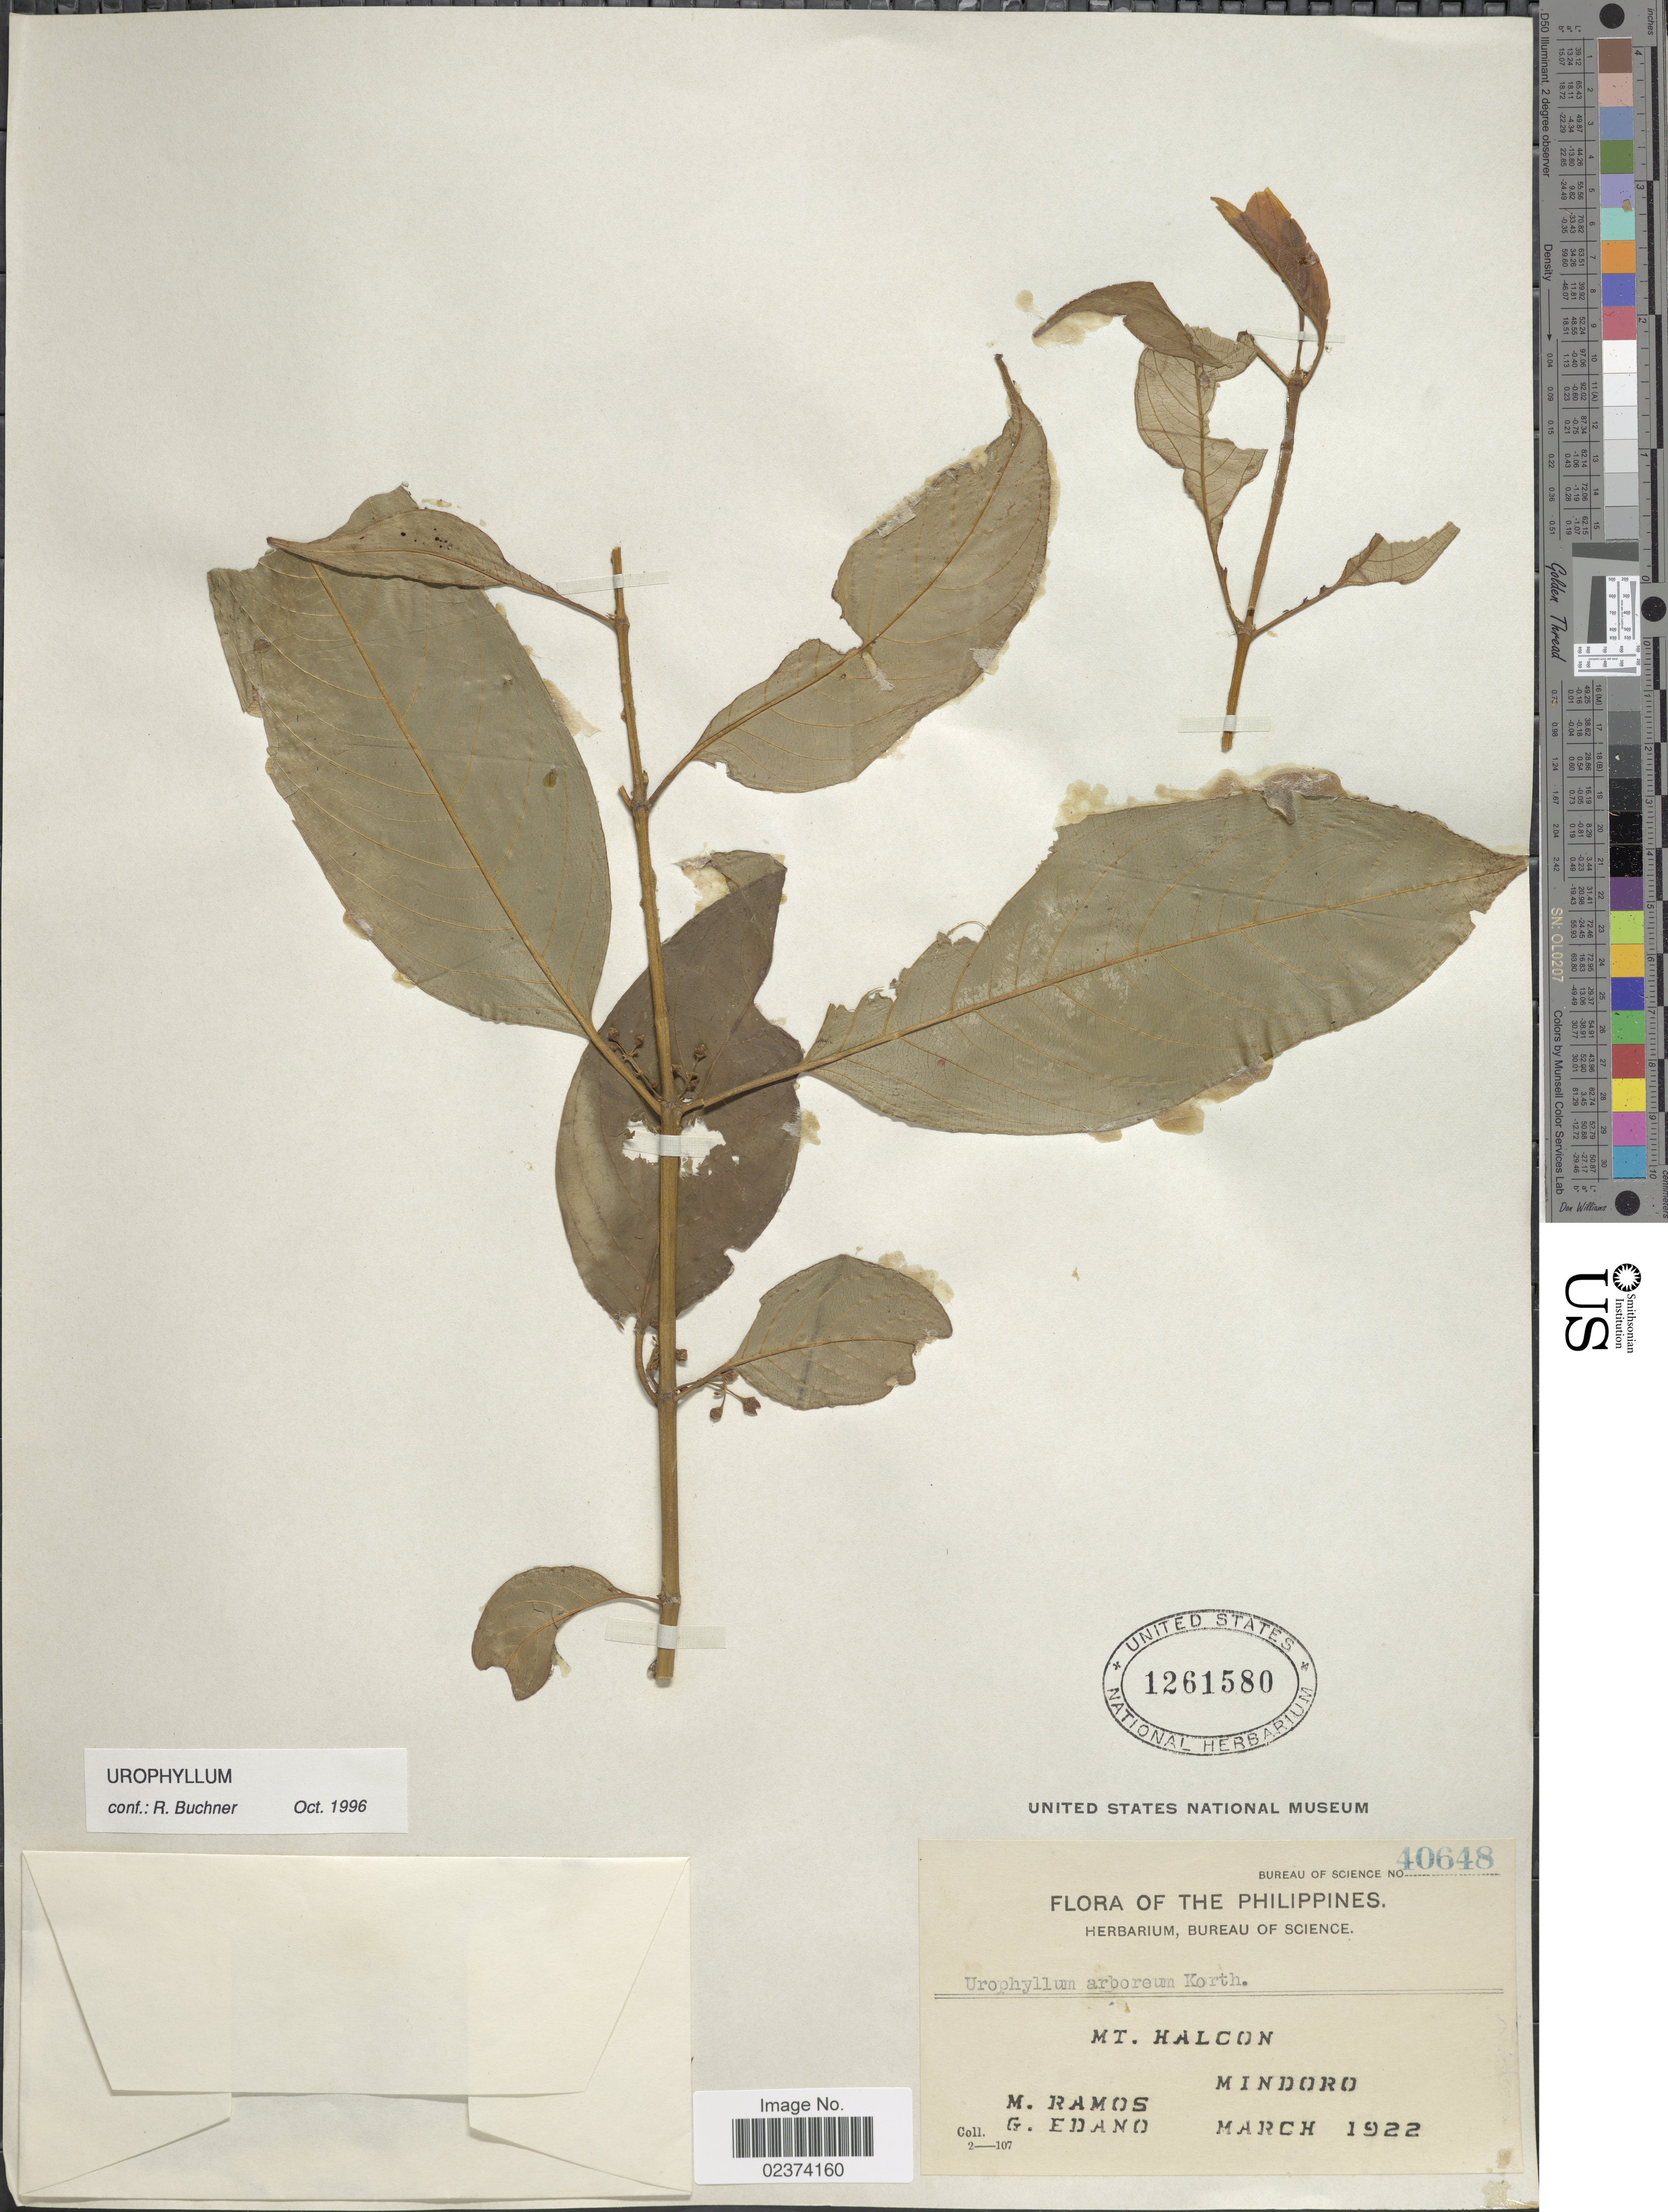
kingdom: Plantae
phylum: Tracheophyta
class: Magnoliopsida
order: Gentianales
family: Rubiaceae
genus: Urophyllum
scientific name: Urophyllum sp.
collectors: M. Ramos & G. Edaño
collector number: Bureau of Science 40648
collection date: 1922-03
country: Philippines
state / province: Mimaropa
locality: Mt. Halcon. Mindoro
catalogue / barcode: US 1261580